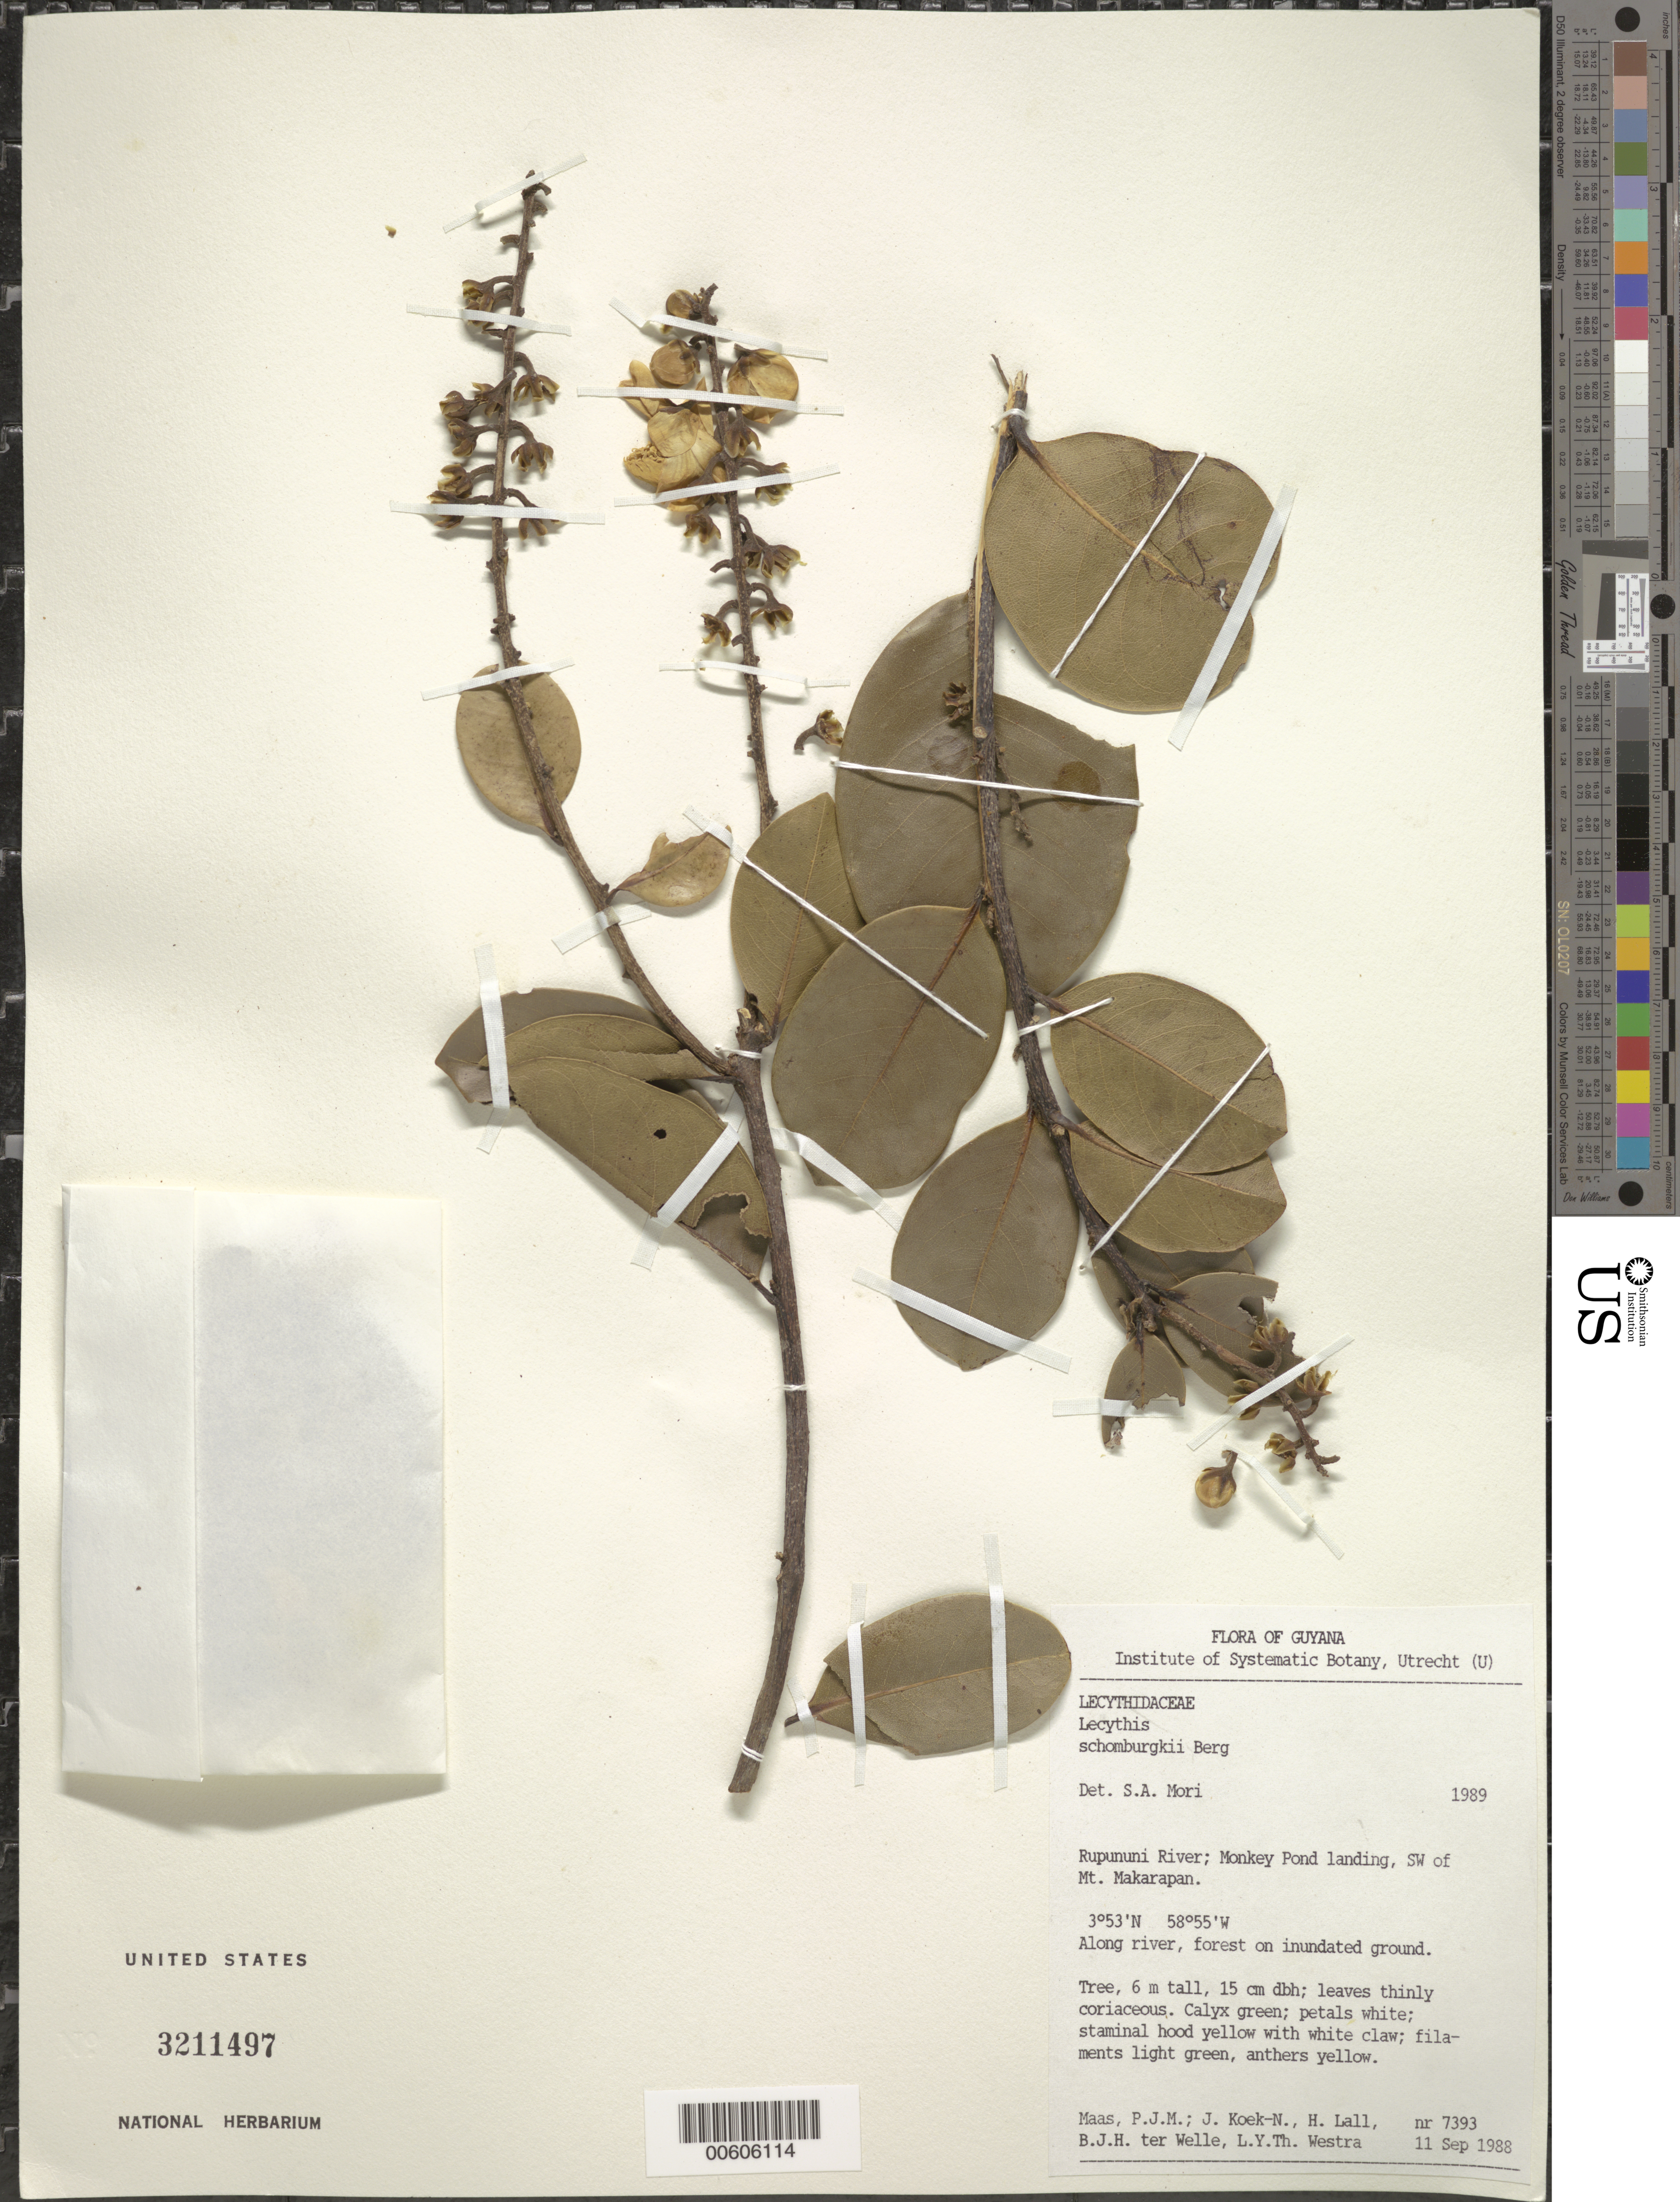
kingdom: Plantae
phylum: Tracheophyta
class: Magnoliopsida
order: Ericales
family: Lecythidaceae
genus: Lecythis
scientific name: Lecythis schomburgkii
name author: O. Berg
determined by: Mori, Scott A.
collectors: P. Maas, J. Koek-Noorman, H. Lall, B. Welle & L. Y. T. Westra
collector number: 7393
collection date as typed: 11-Sep-88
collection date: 1988-09-11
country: Guyana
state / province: U. Takutu-U. Essequibo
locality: Rupununi River, Monkey Pond landing, SW of Mt. Makarapan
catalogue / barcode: US 3211497